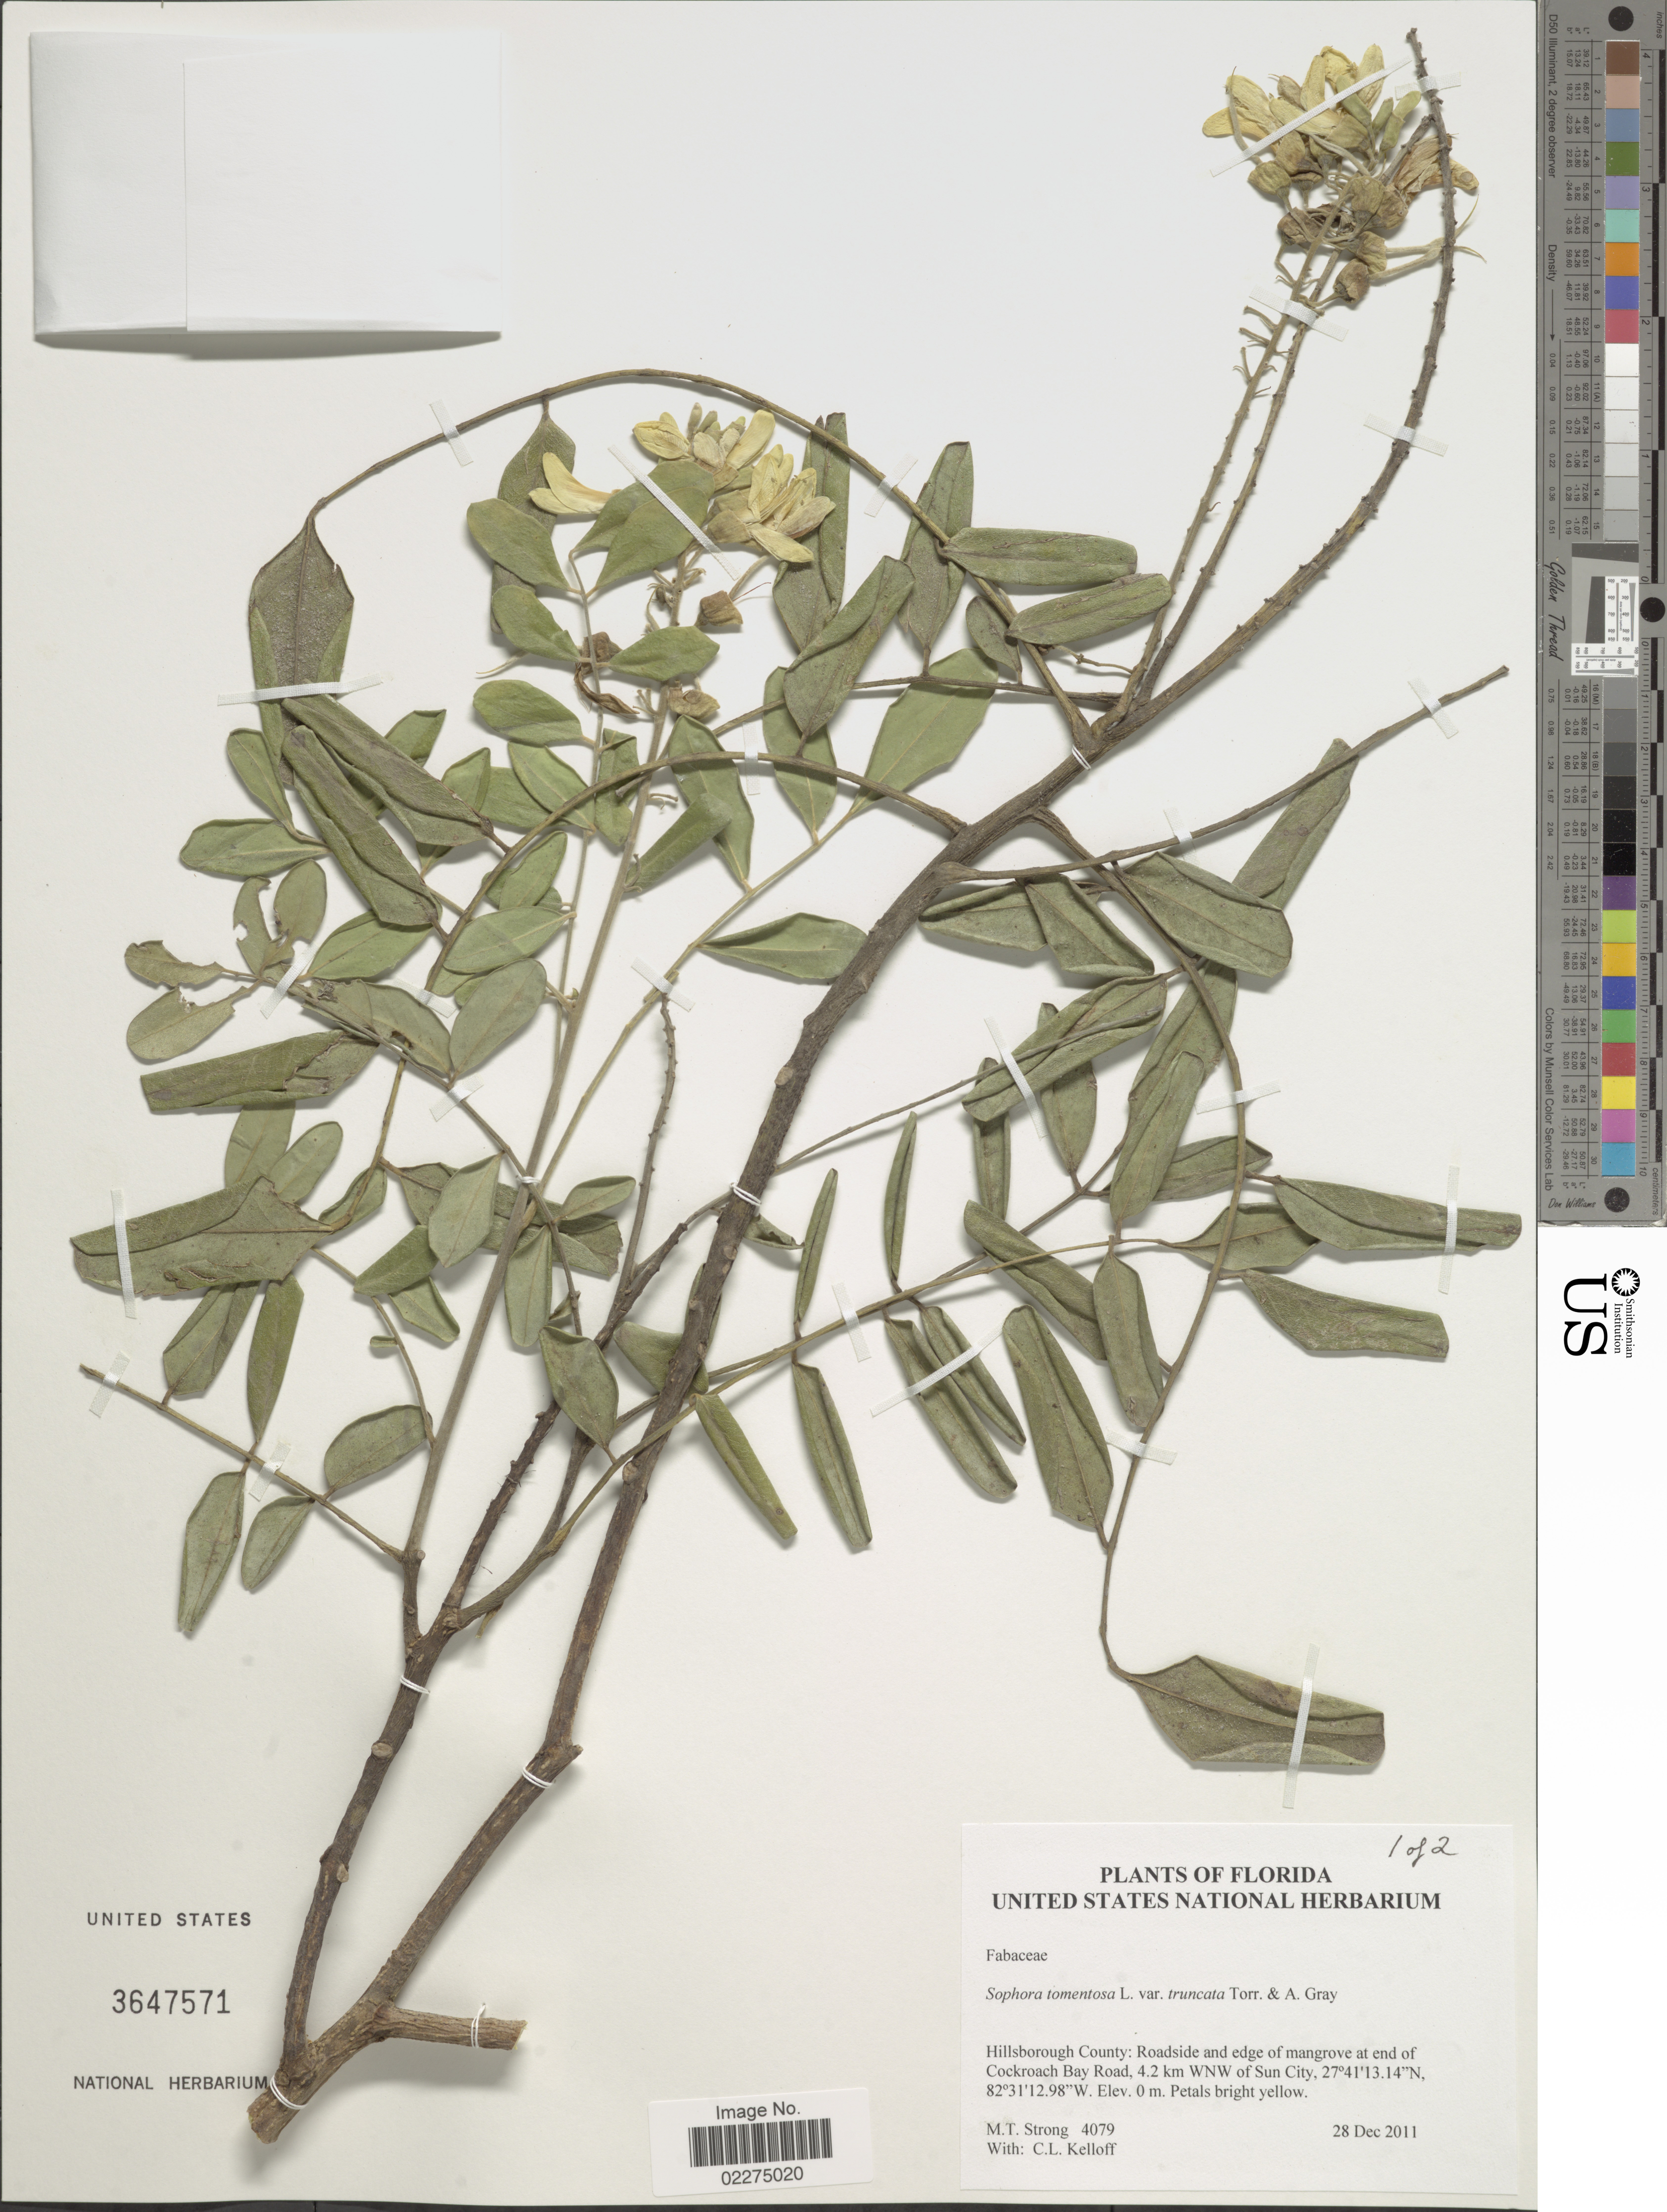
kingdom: Plantae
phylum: Tracheophyta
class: Magnoliopsida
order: Fabales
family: Fabaceae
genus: Sophora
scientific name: Sophora tomentosa var. truncata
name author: Torr. & A. Gray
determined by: Strong, Mark T., (BOT), Smithsonian Institution - National Museum of Natural History (UNITED STATES)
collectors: M. T. Strong & C. L. Kelloff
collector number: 4079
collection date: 2011-12-28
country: United States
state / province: Florida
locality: Hillsborough County: Roadside and edge of Mangrove at end of Cockroach Bay Road, 4.2 km WNW of Sun City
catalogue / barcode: US 3647571